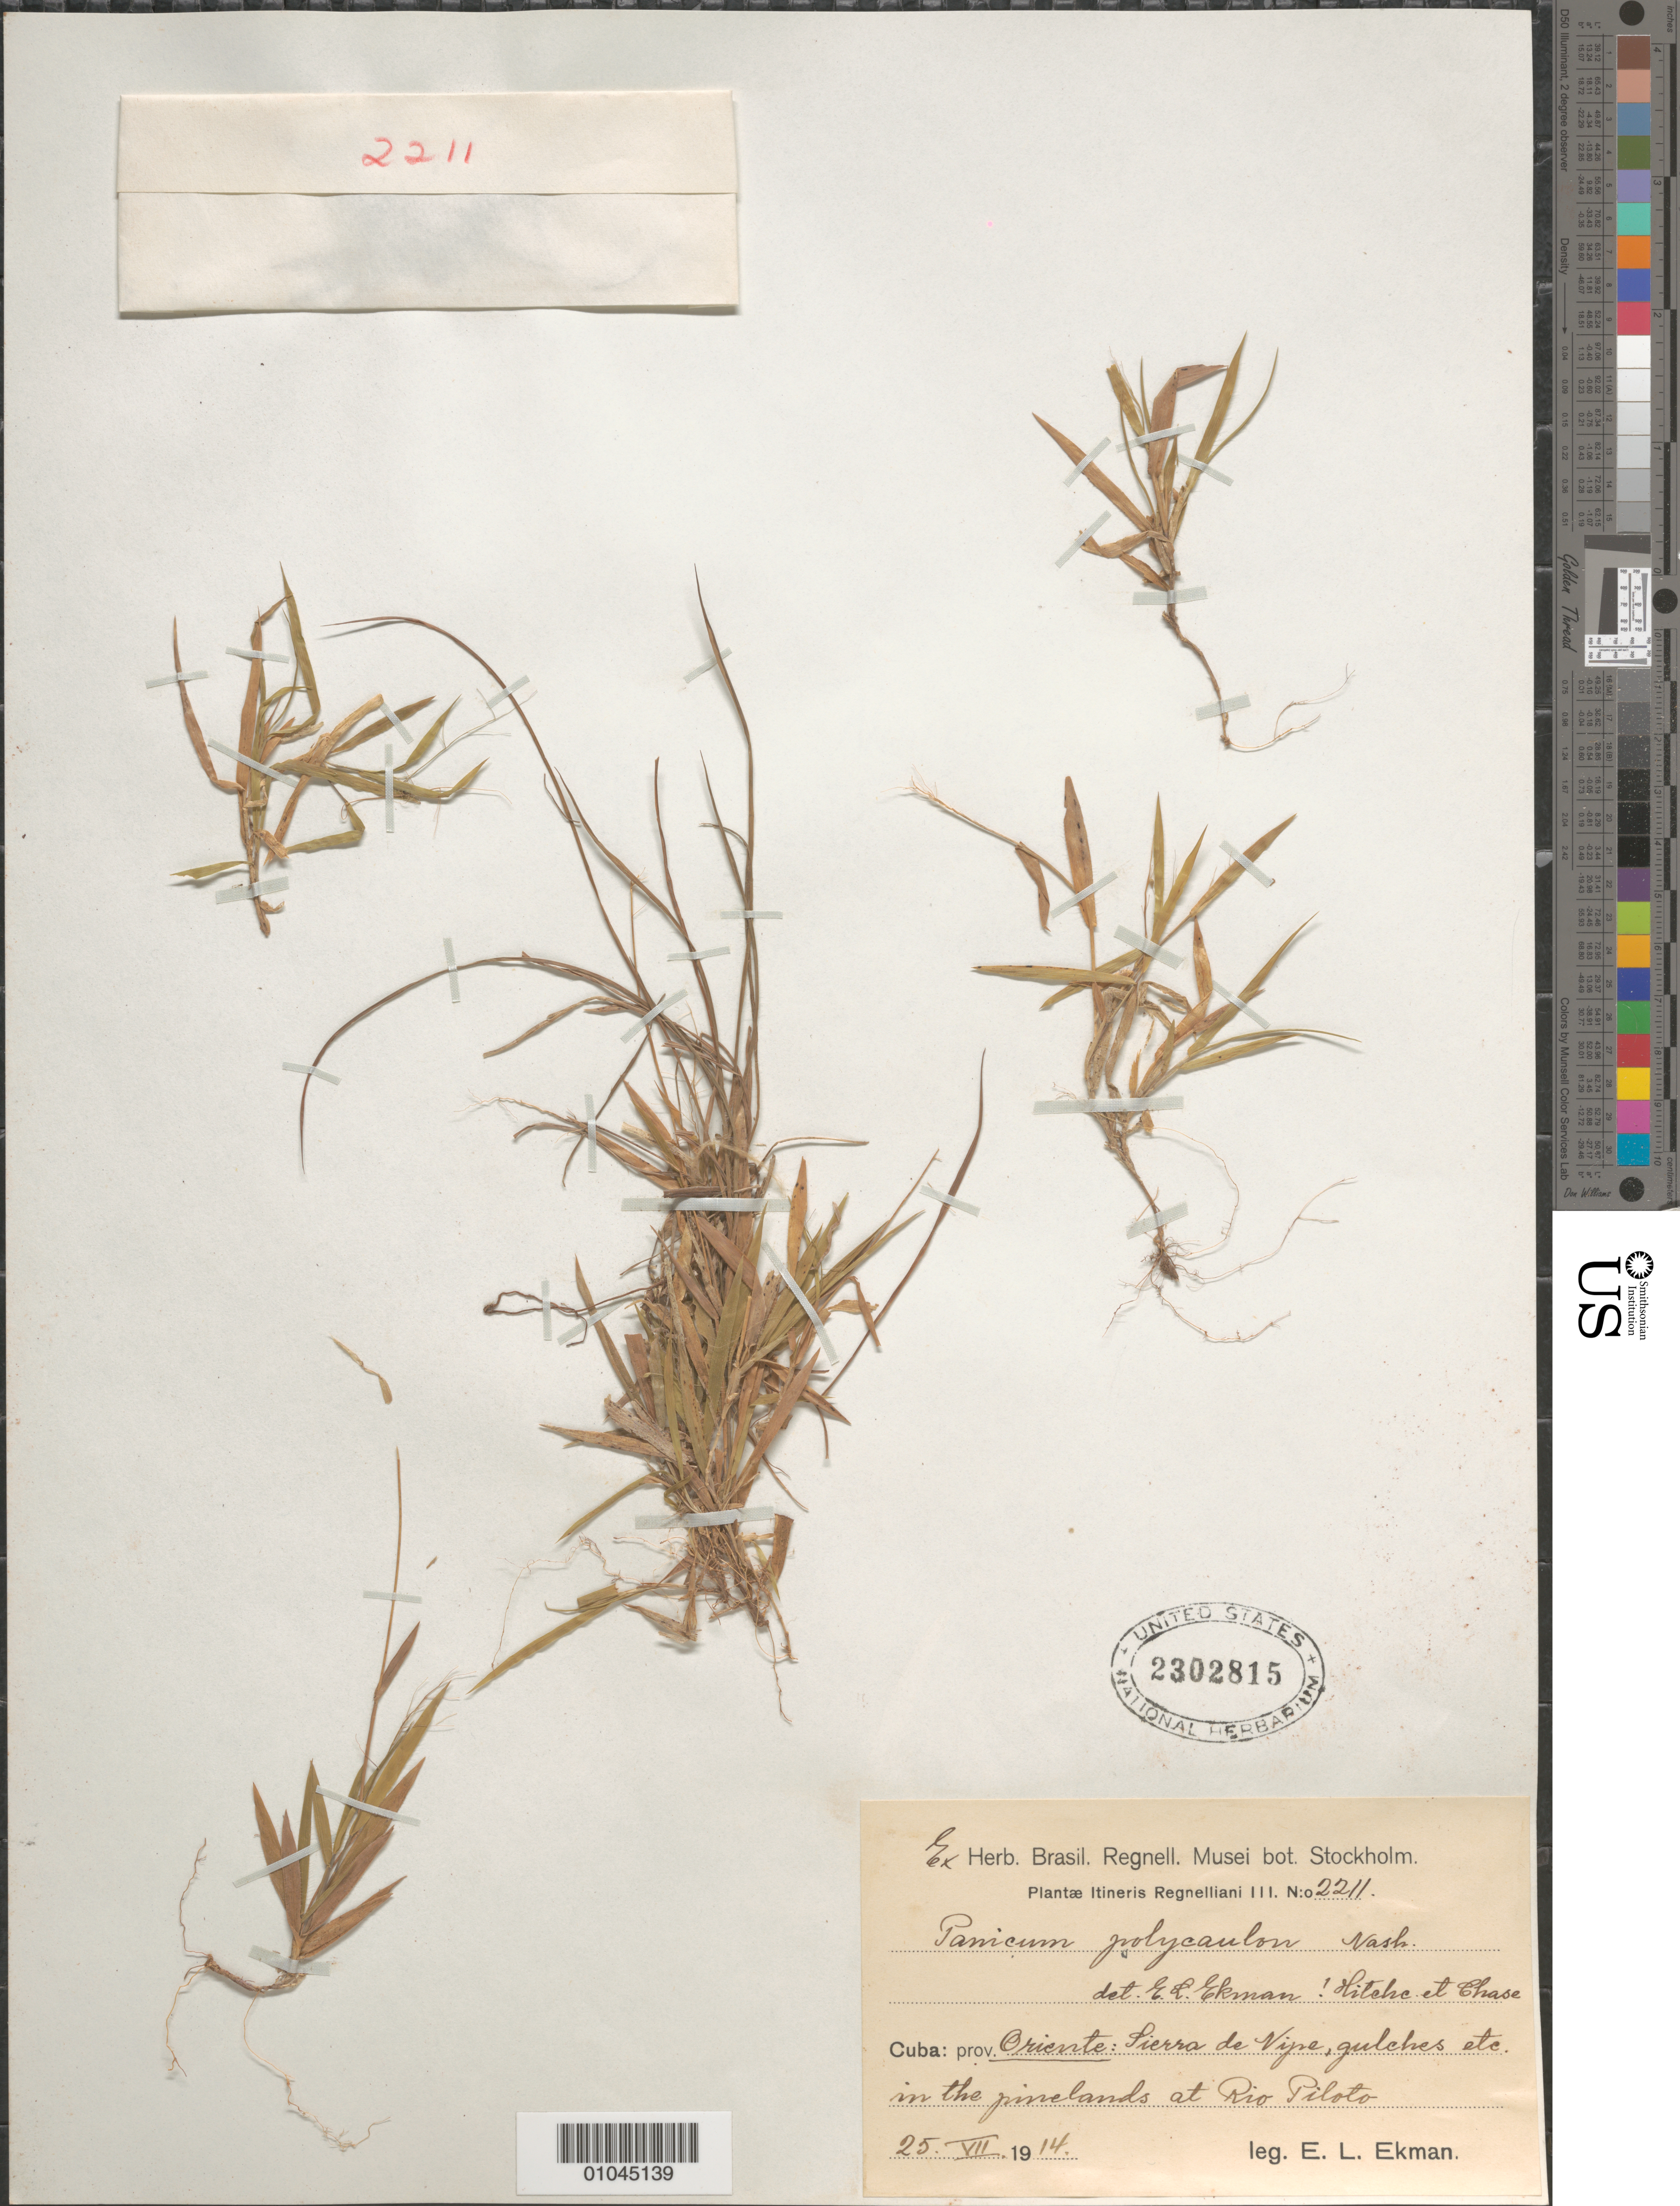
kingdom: Plantae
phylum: Tracheophyta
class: Liliopsida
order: Poales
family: Poaceae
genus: Panicum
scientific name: Panicum polycaulon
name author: Nash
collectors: E. L. Ekman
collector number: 2211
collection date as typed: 25 Jul 1914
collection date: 1914-07-25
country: Cuba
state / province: Holguín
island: Cuba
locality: Sierra de Nipe, in the pinelands at Rio Piloto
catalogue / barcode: US 2302815